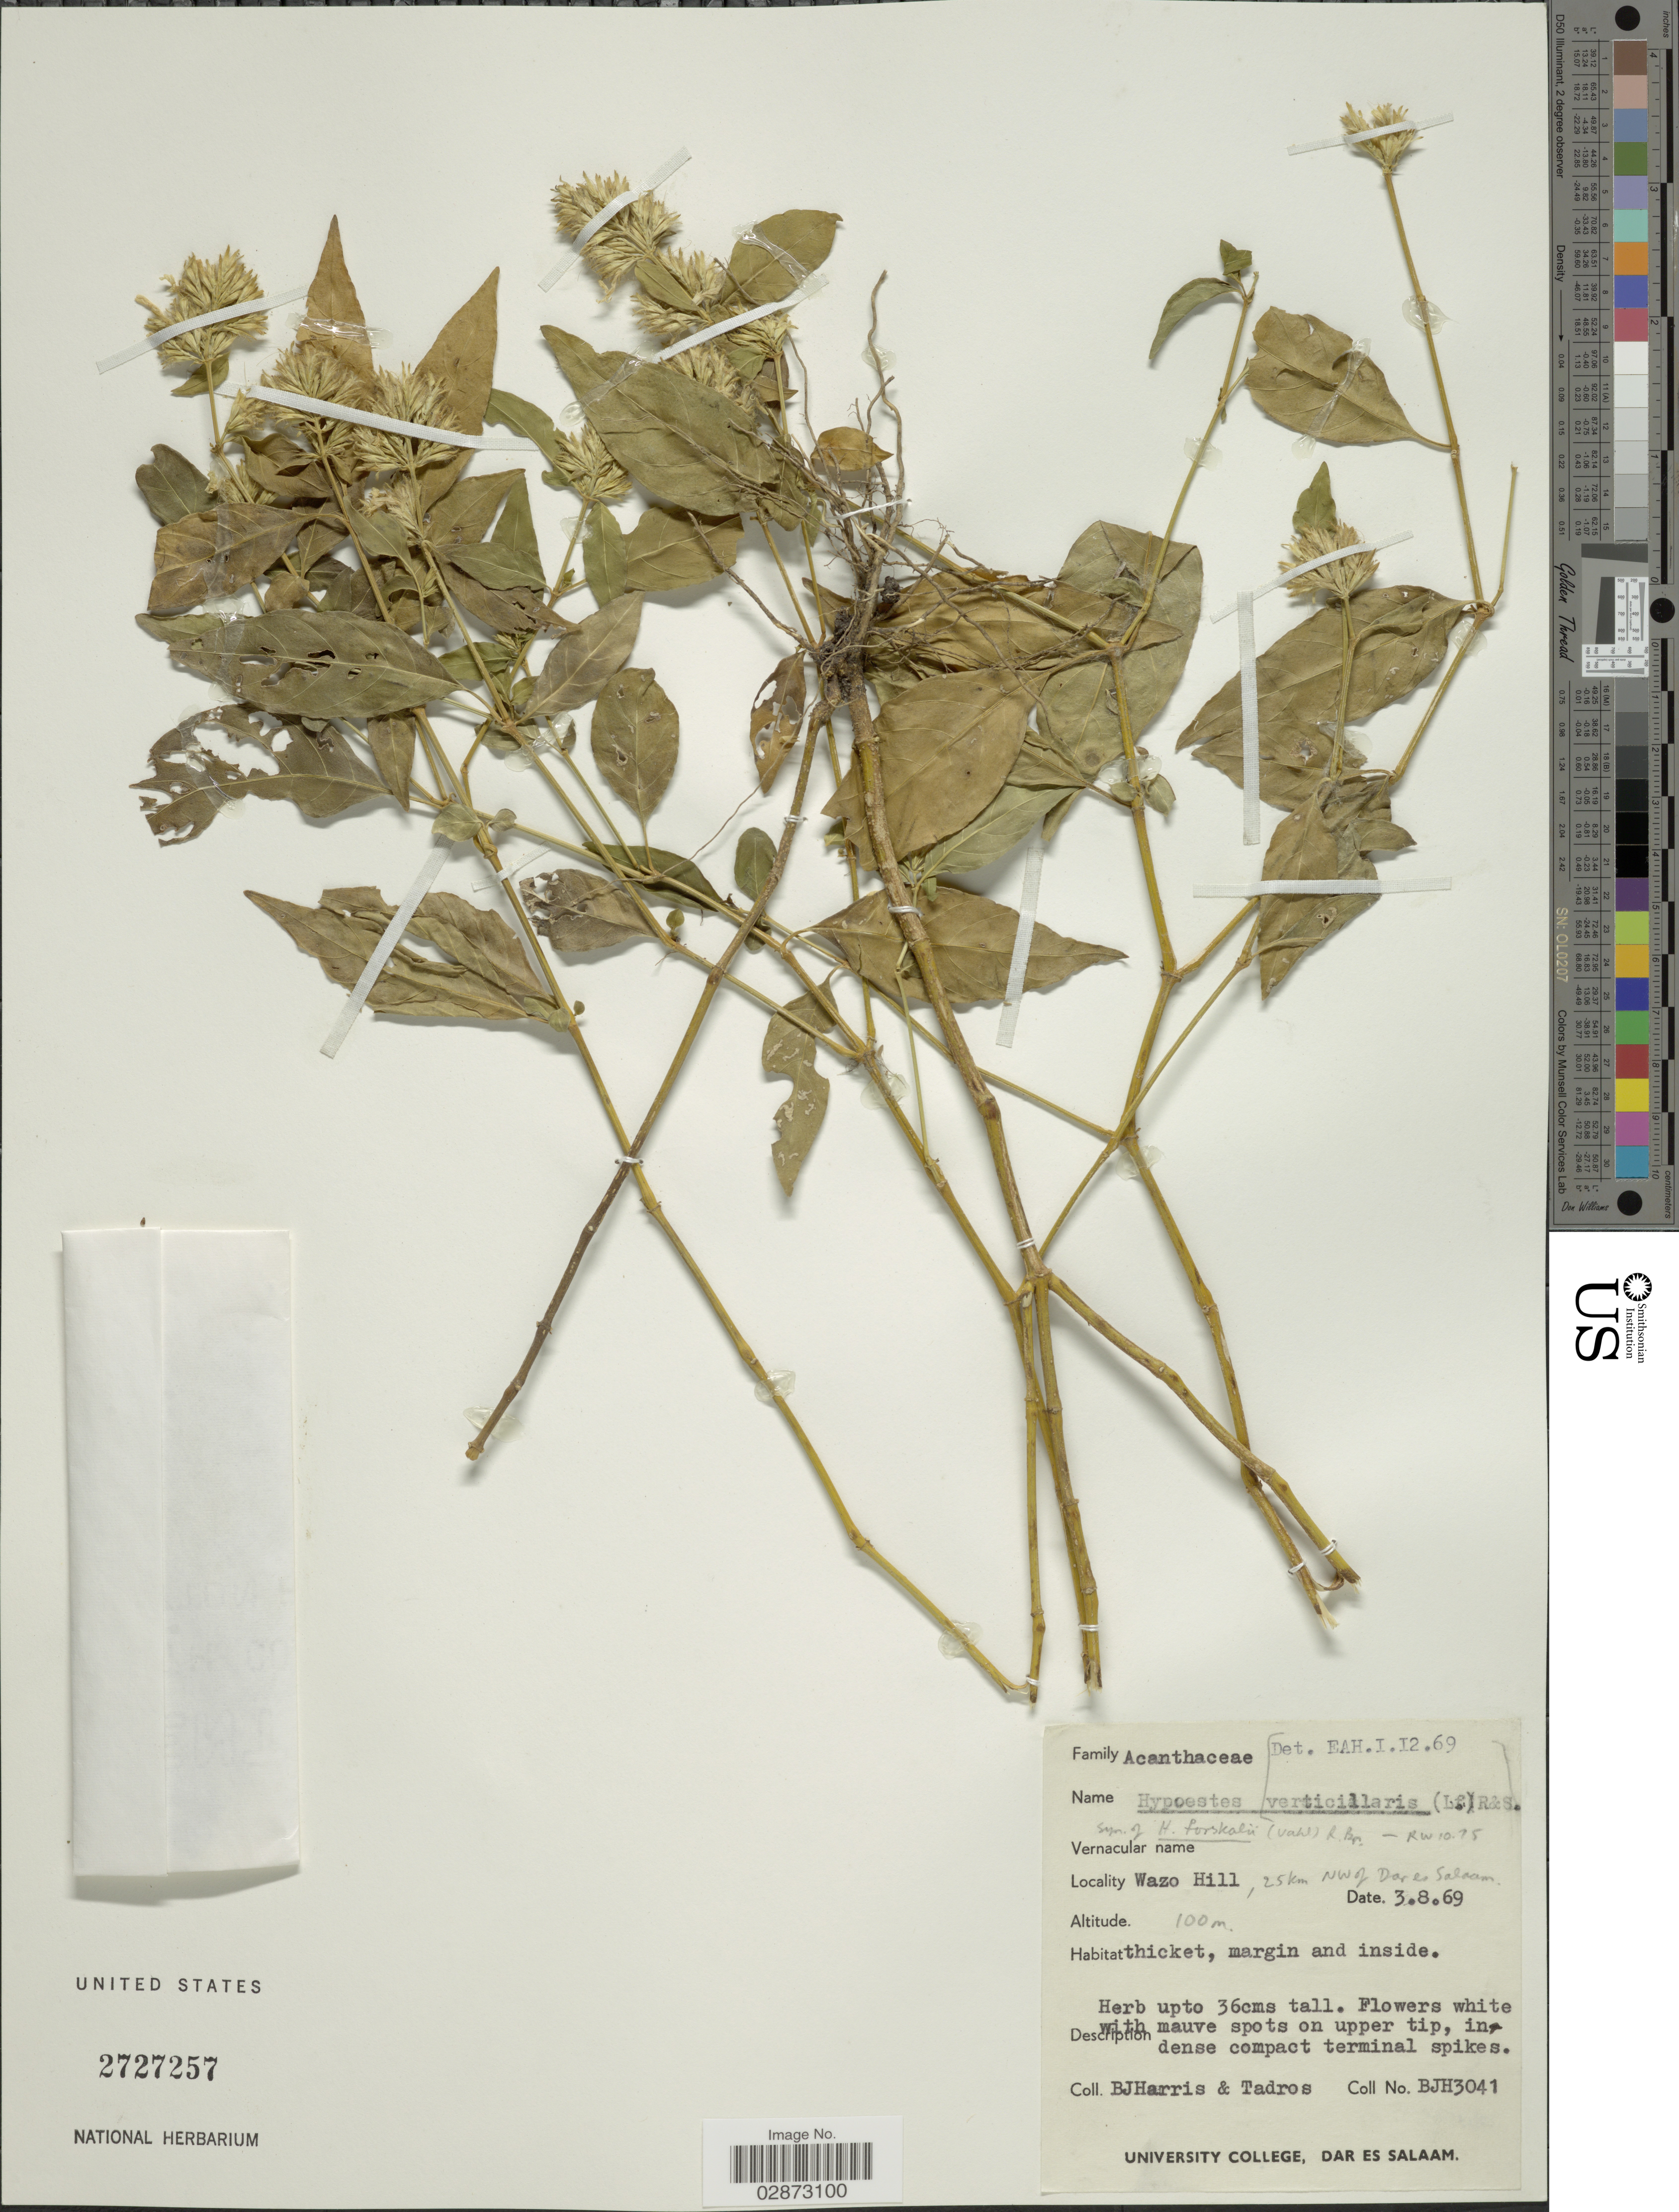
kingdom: Plantae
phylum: Tracheophyta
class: Magnoliopsida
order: Lamiales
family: Acanthaceae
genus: Hypoestes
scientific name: Hypoestes verticillaris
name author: (L. f.) Sol.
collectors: B. J. Harris & Tadros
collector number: BJH3041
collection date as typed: Transcribed d/m/y: 3/8/69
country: Tanzania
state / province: Dar es Salaam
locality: Wazo Hill, 25 km NW of Dar es Salaam.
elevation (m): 100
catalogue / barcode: US 2727257